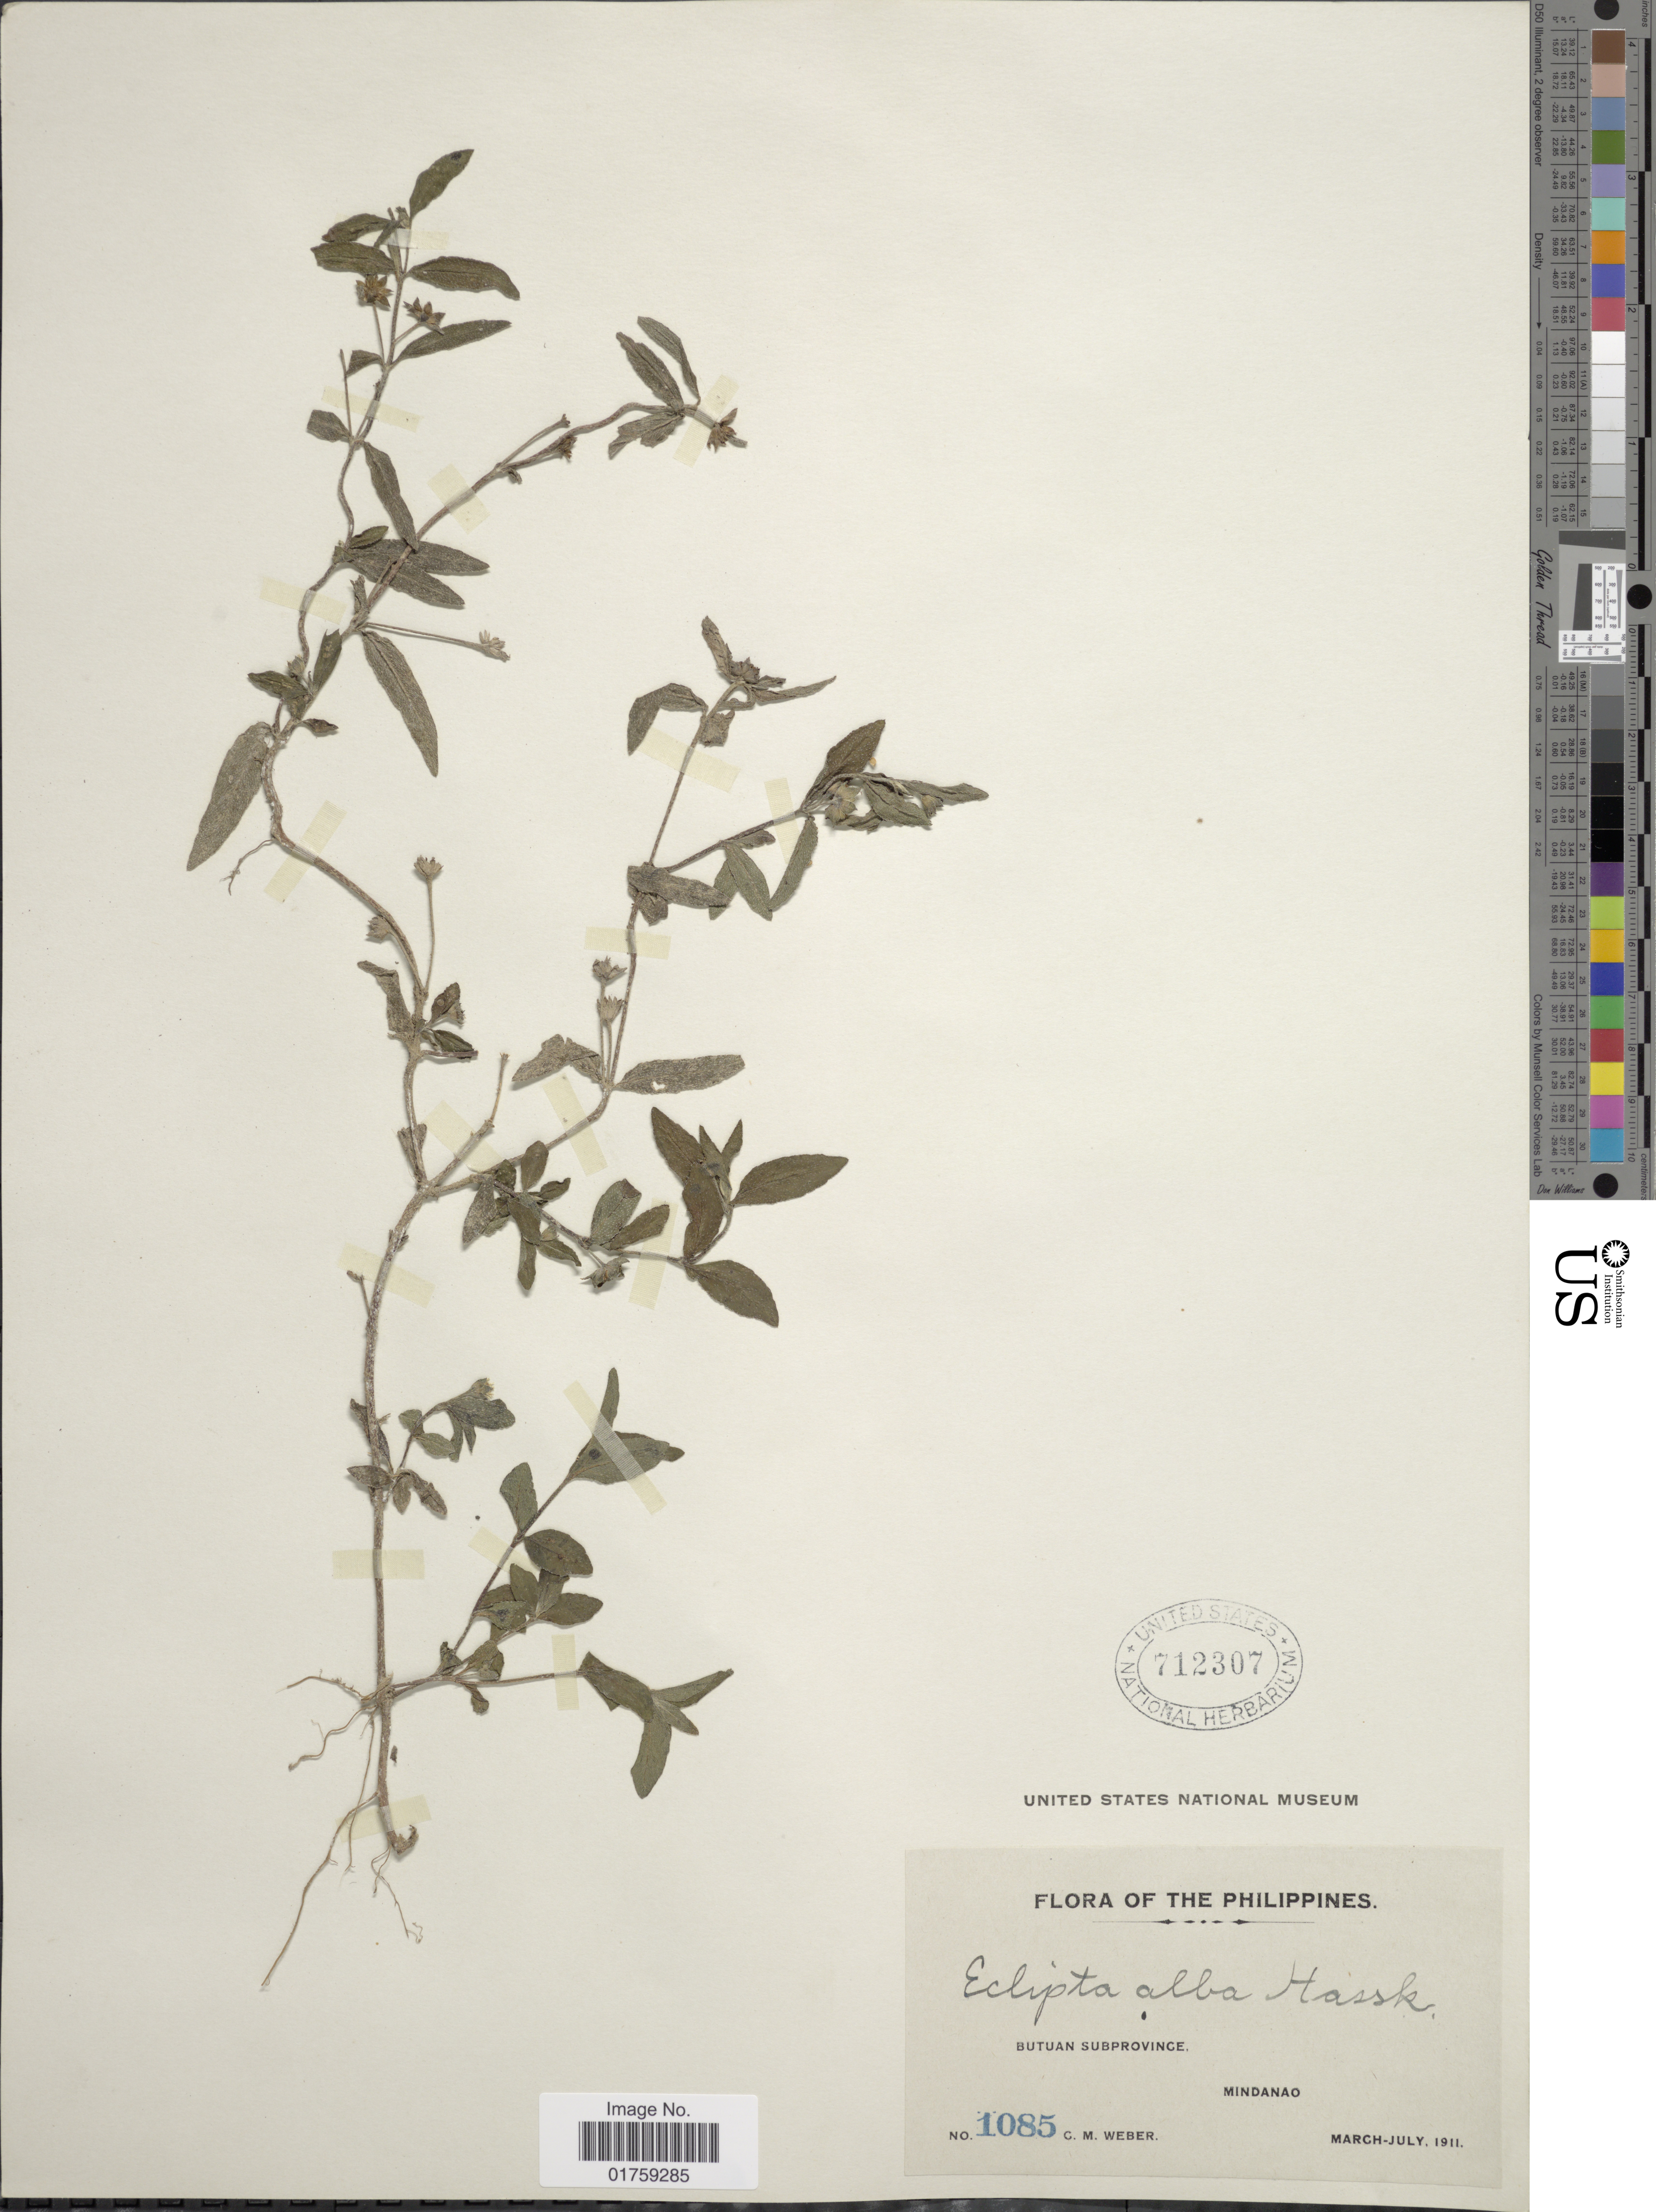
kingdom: Plantae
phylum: Tracheophyta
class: Magnoliopsida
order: Asterales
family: Asteraceae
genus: Eclipta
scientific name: Eclipta alba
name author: (L.) Hassk.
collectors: C. M. Weber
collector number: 1085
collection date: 1911-03/1911-07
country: Philippines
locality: Butuan subprovince. Mindanao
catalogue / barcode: US 712307